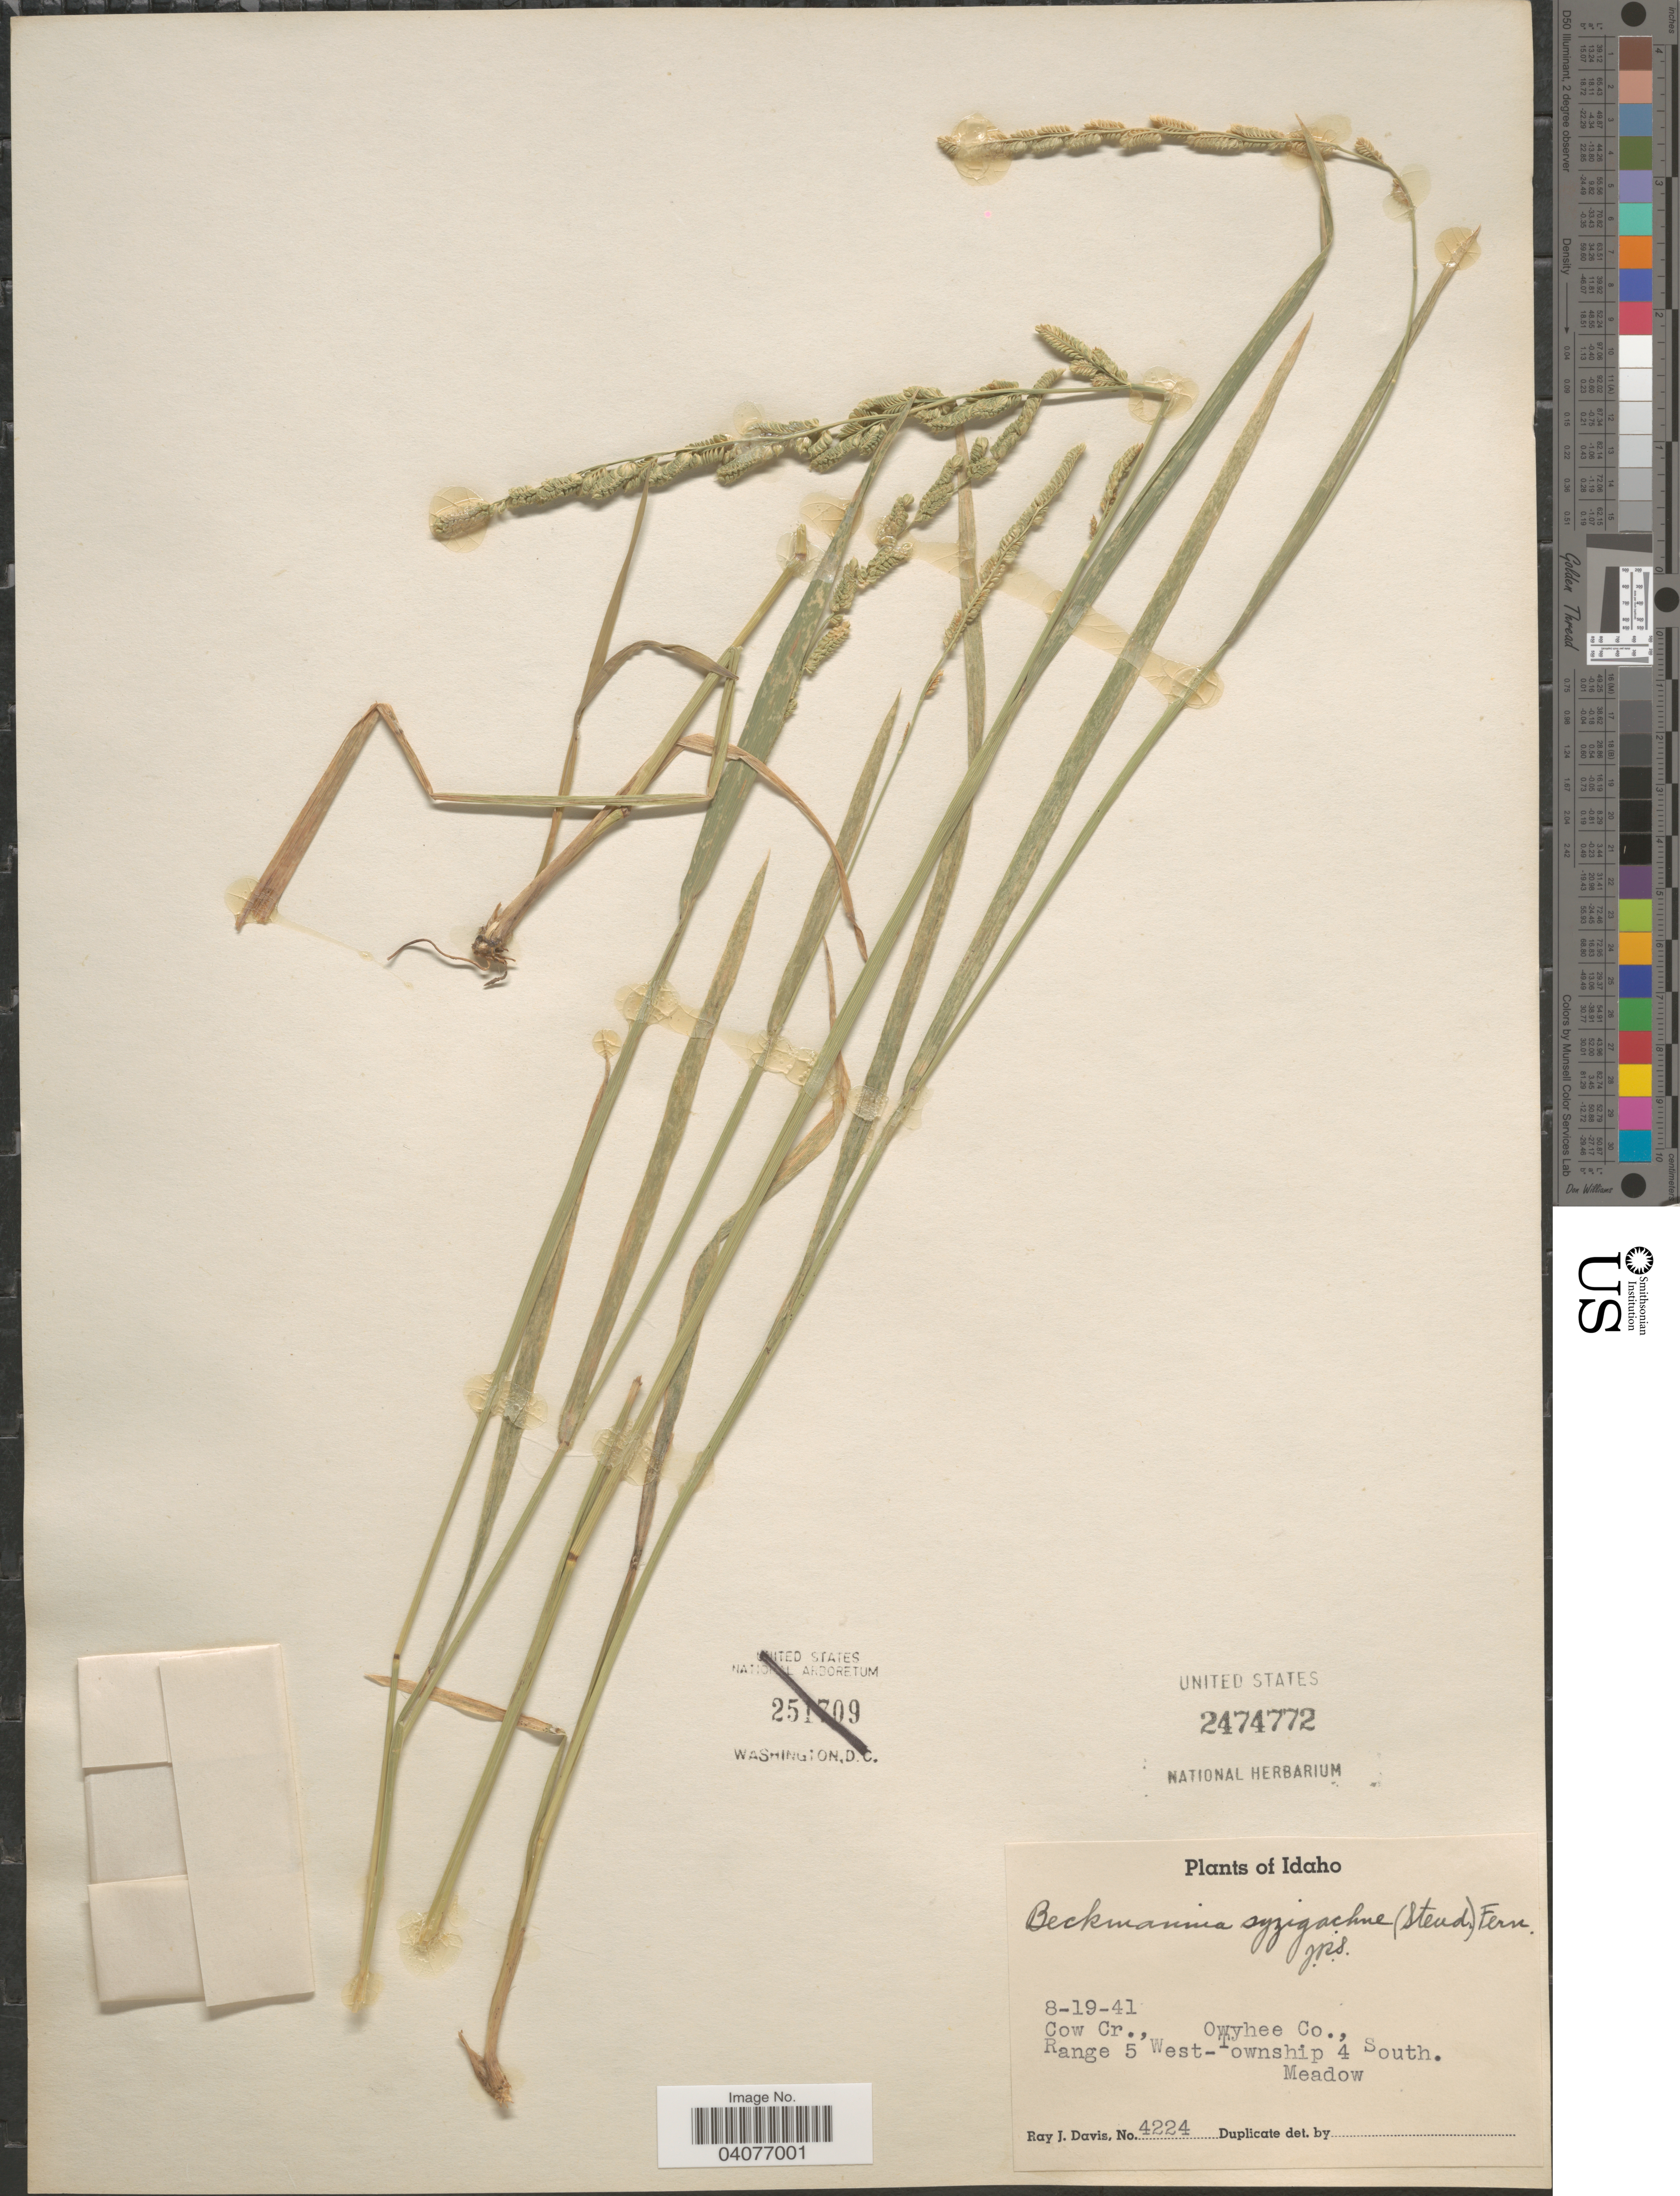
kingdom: Plantae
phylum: Tracheophyta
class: Liliopsida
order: Poales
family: Poaceae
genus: Beckmannia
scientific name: Beckmannia syzigachne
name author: (Steud.) Fernald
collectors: R. Davis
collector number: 4224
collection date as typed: Transcribed d/m/y: 19/8/41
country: United States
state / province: Idaho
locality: Cow Cr., Owyhee Co., Range 5 West-Township 4 South. Meadow.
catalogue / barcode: US 2474772